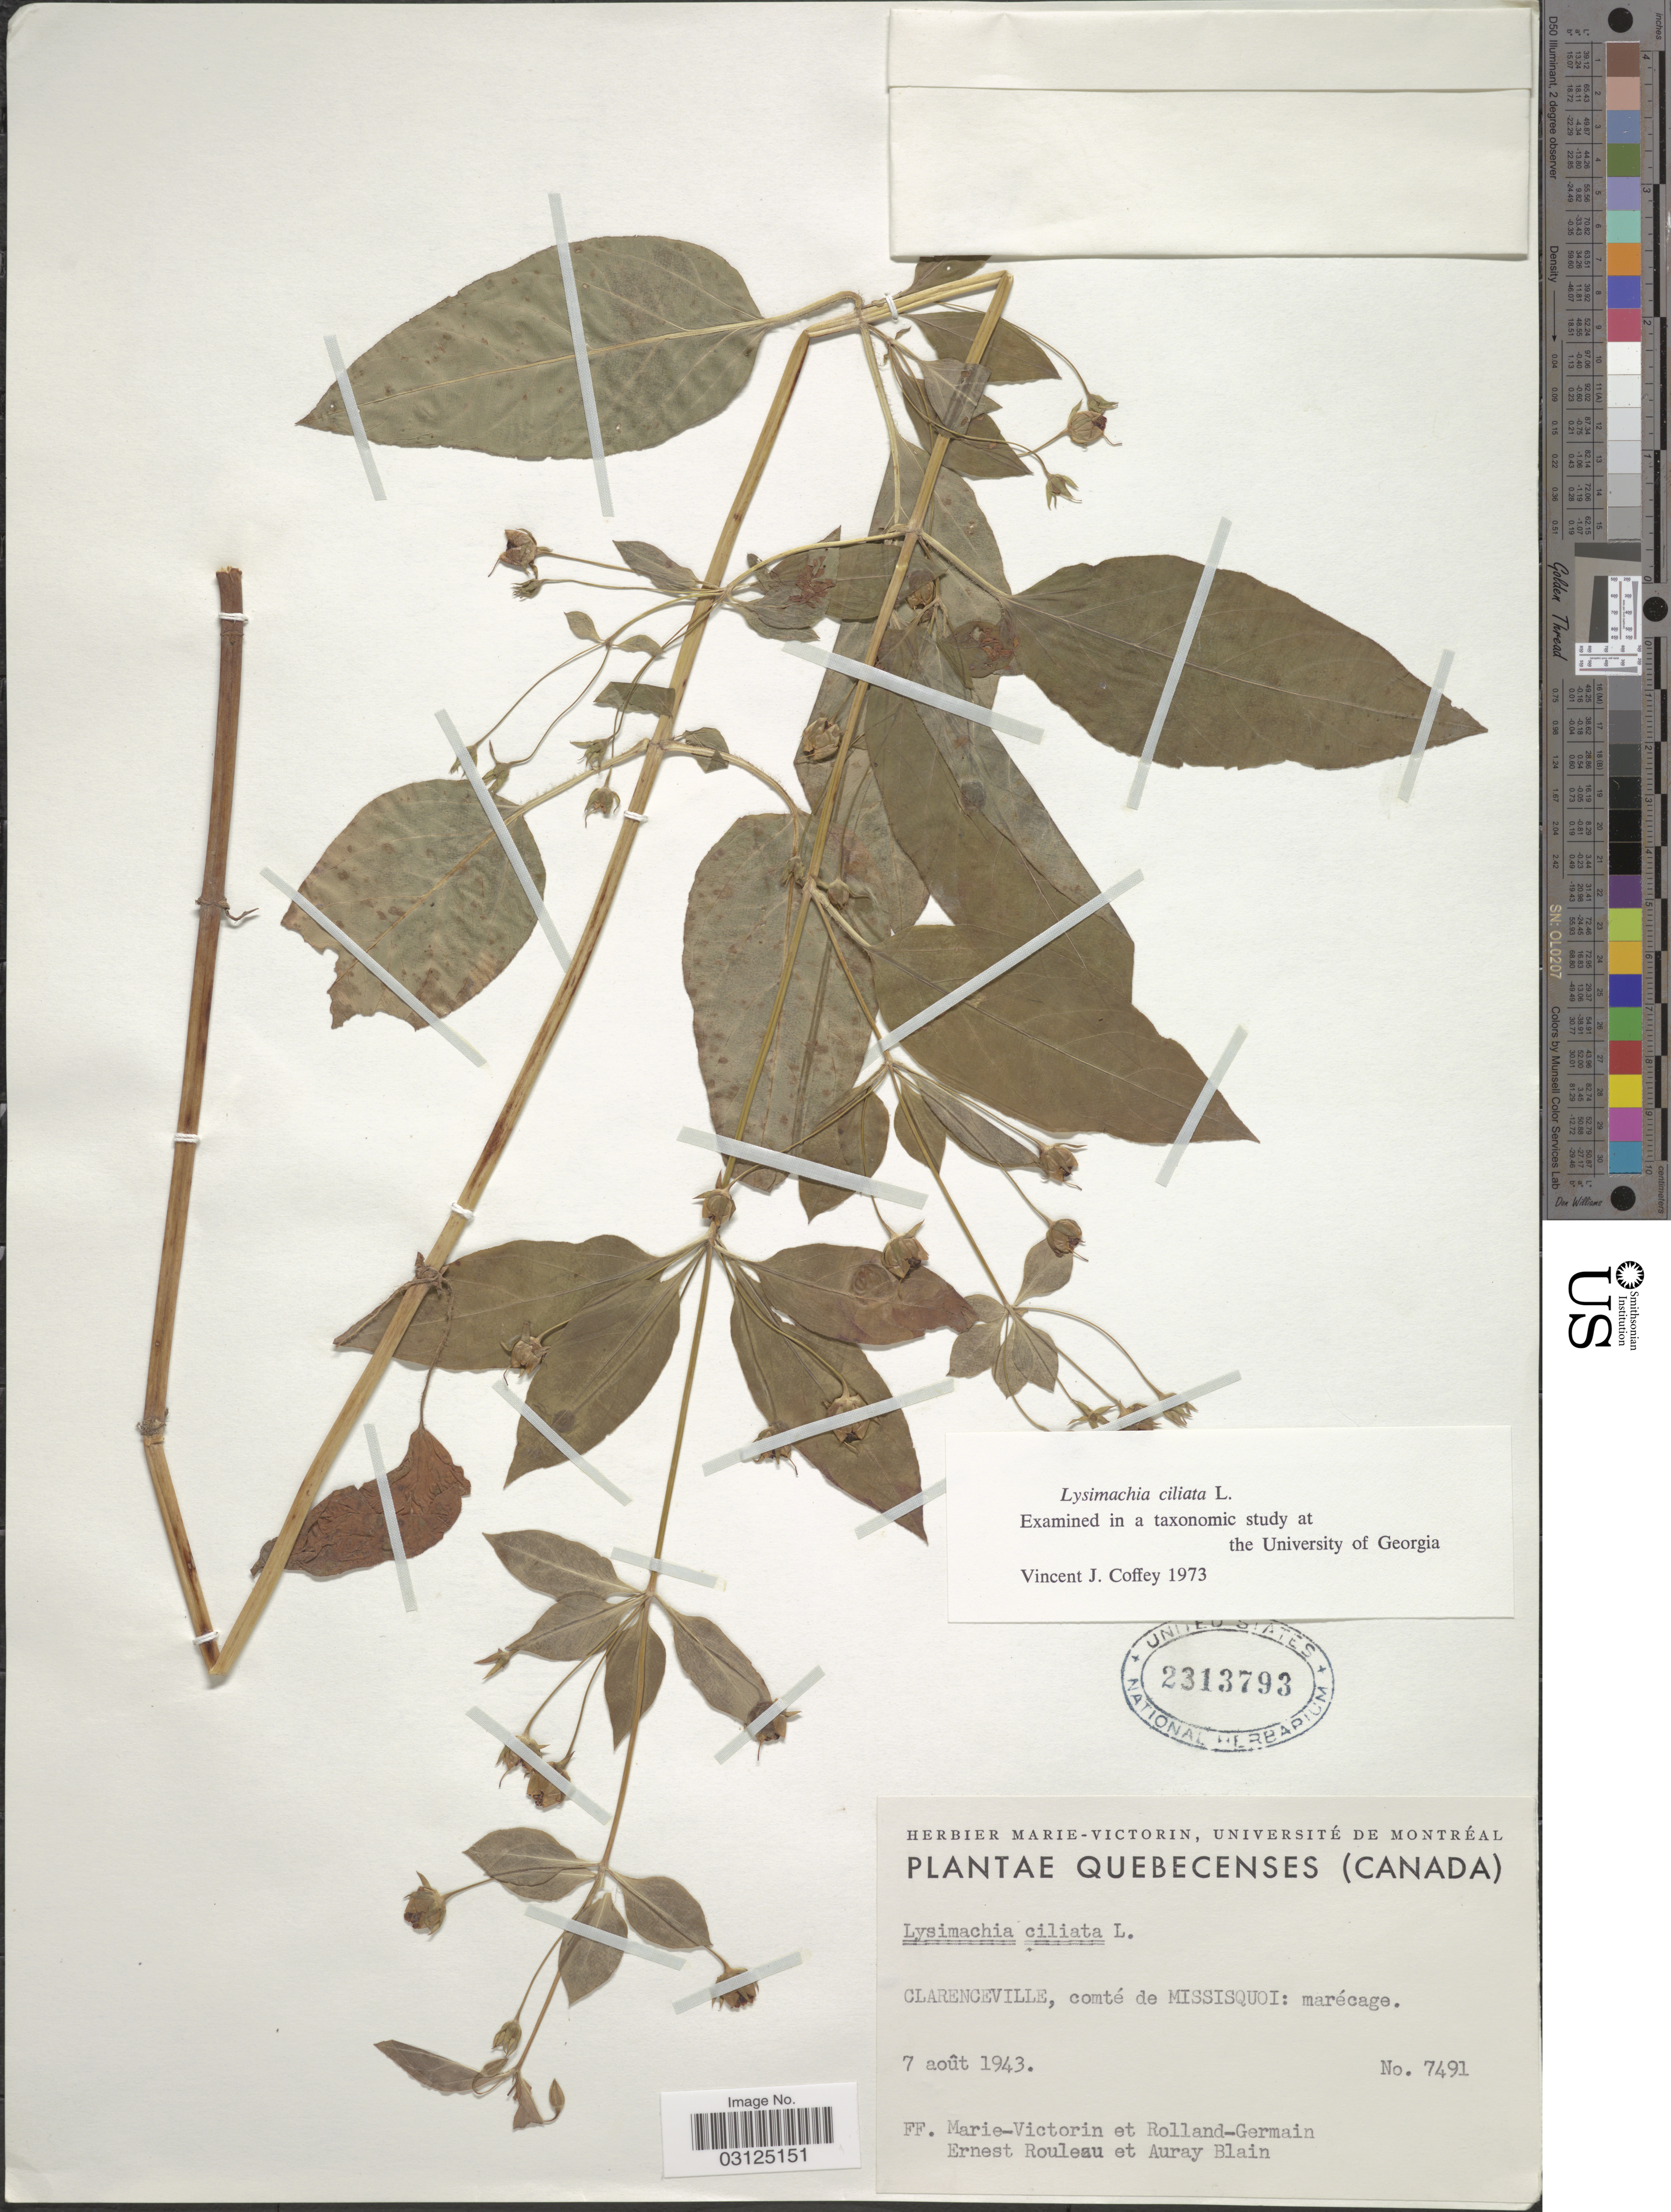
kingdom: Plantae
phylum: Tracheophyta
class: Magnoliopsida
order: Ericales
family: Primulaceae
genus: Lysimachia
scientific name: Lysimachia ciliata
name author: L.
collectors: F. Marie-Victorin, Rolland-Germain, E. Rouleau & A. Blain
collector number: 7491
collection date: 1943-08-07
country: Canada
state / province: Quebec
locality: Clarenceville, comté de Missisquoi: marécage.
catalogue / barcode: US 2313793